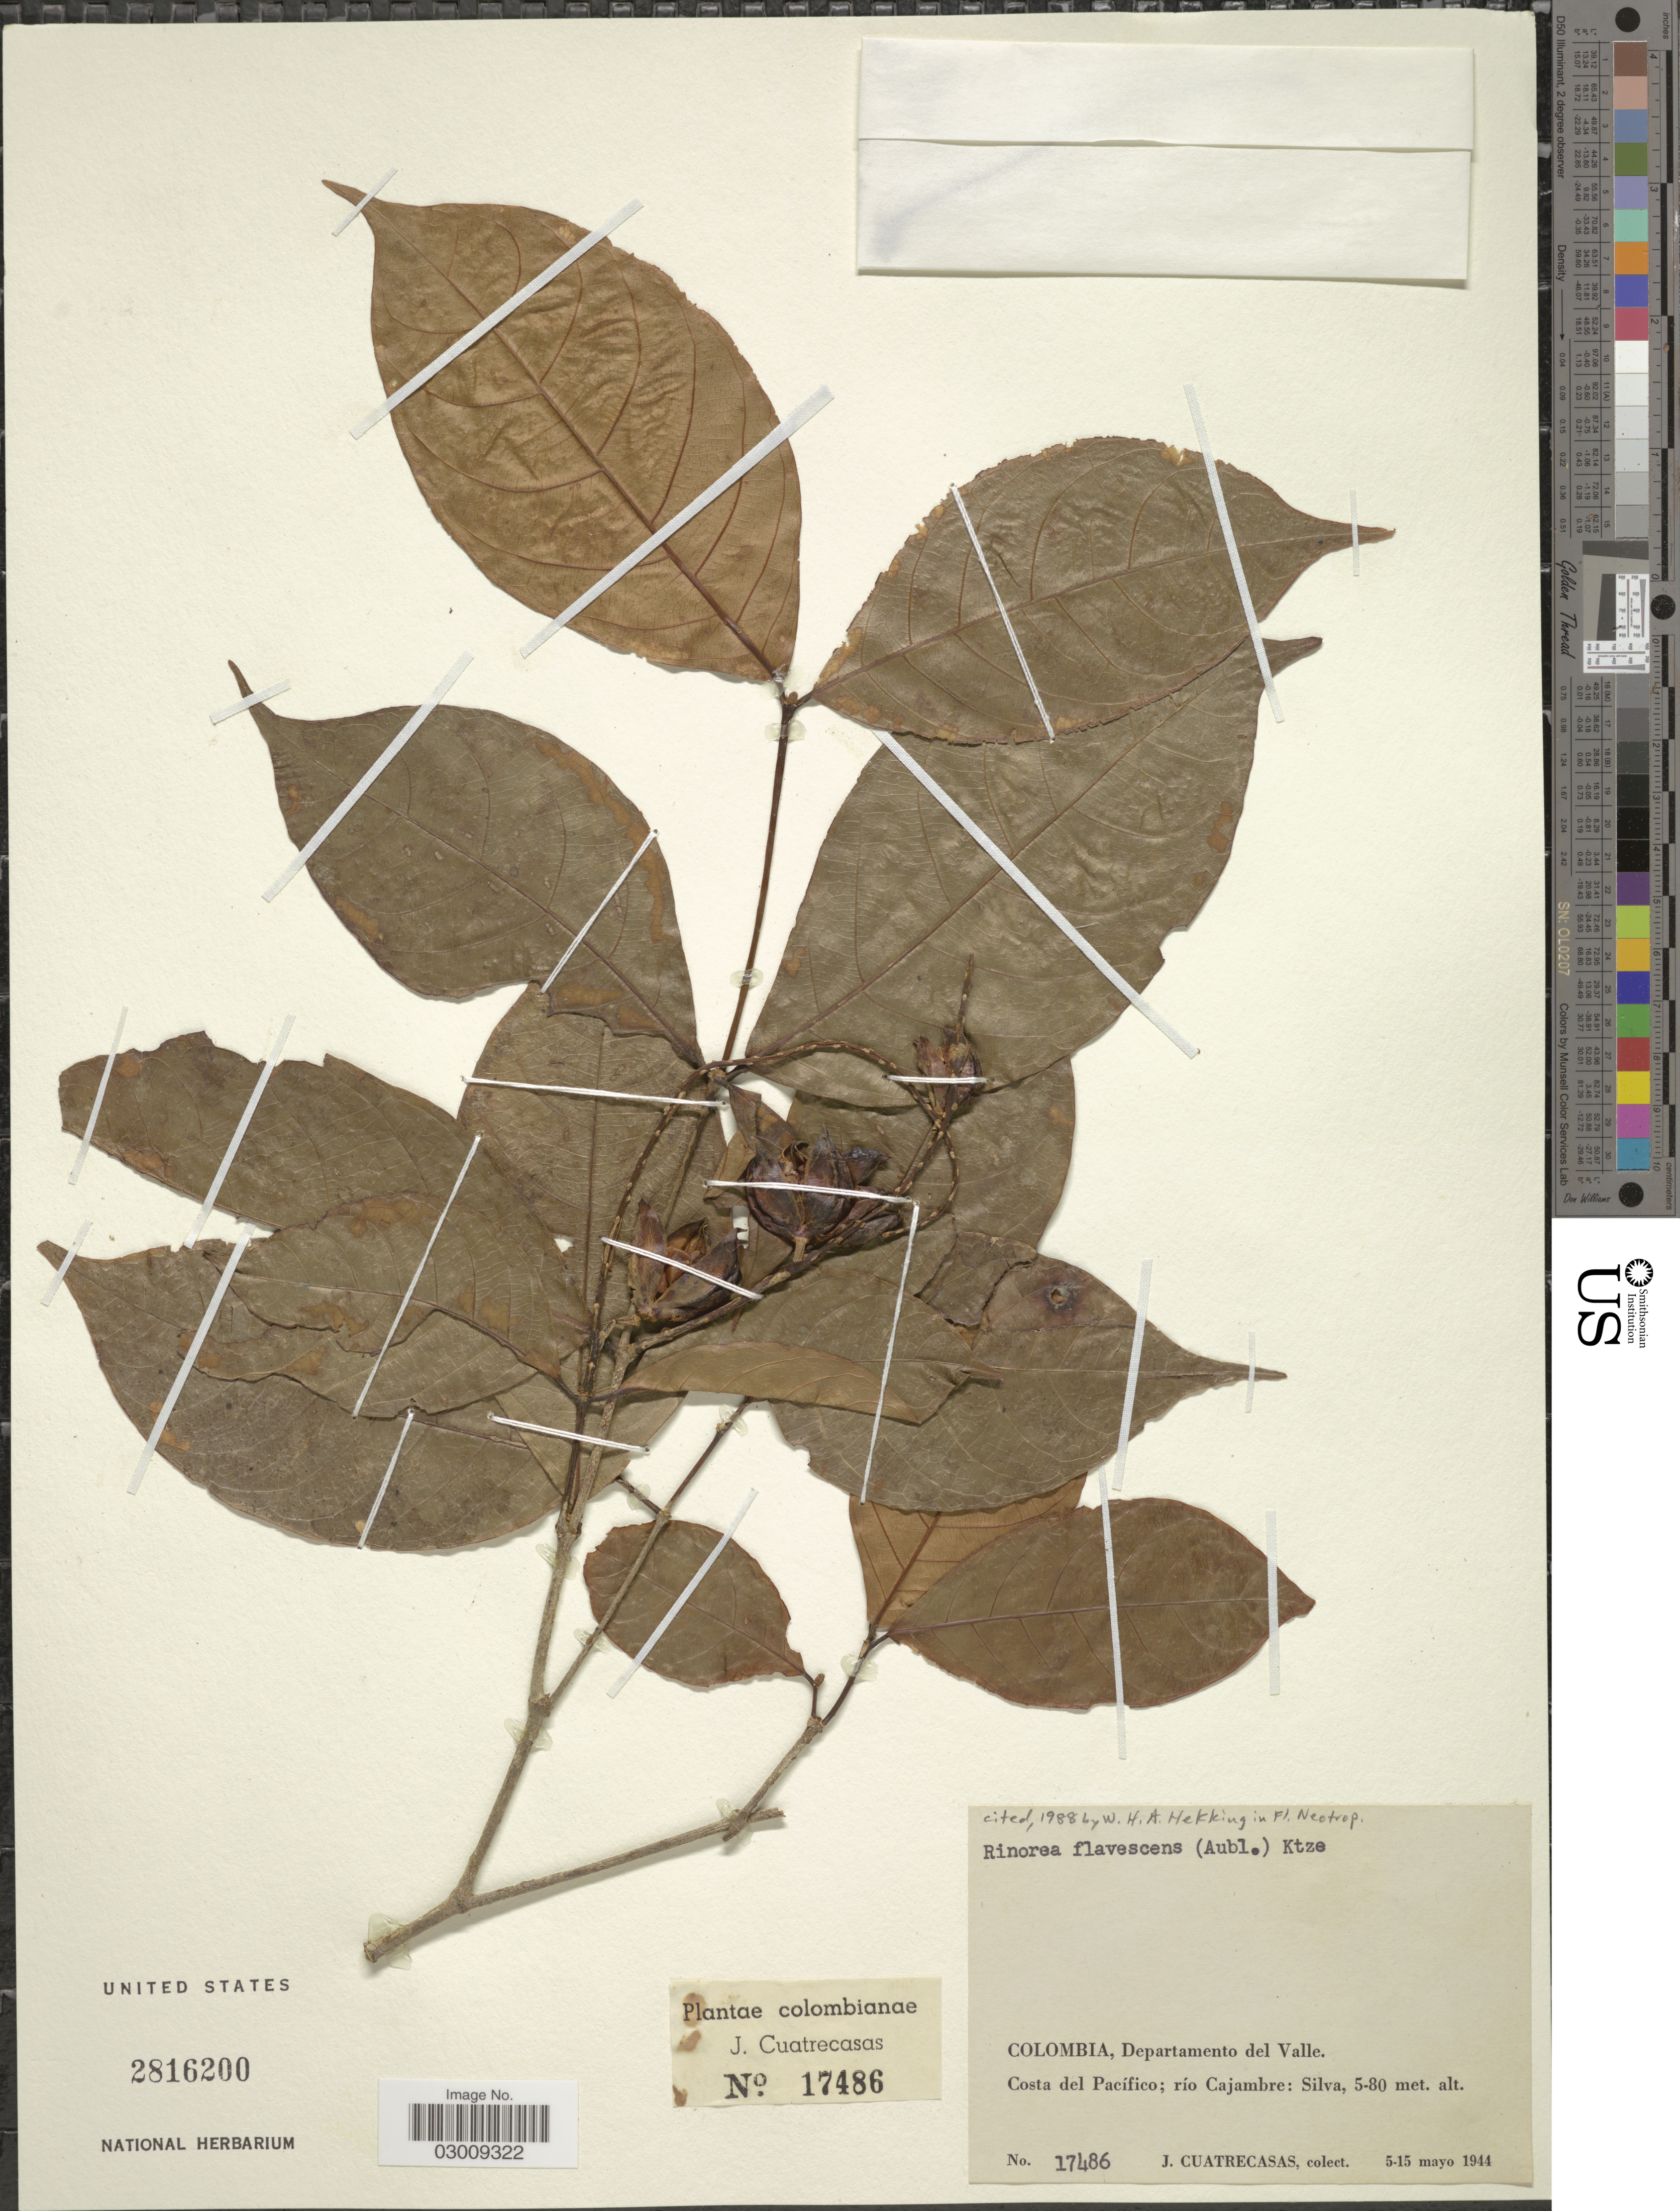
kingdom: Plantae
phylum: Tracheophyta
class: Magnoliopsida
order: Malpighiales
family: Violaceae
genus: Rinorea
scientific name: Rinorea flavescens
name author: (Aubl.) Kuntze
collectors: J. Cuatrecasas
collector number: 17486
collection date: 1944-05-05/1944-05-15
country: Colombia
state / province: Valle del Cauca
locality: Departamento del Valle. Costa del Pacífico; río Cajambre.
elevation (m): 5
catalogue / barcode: US 2816200